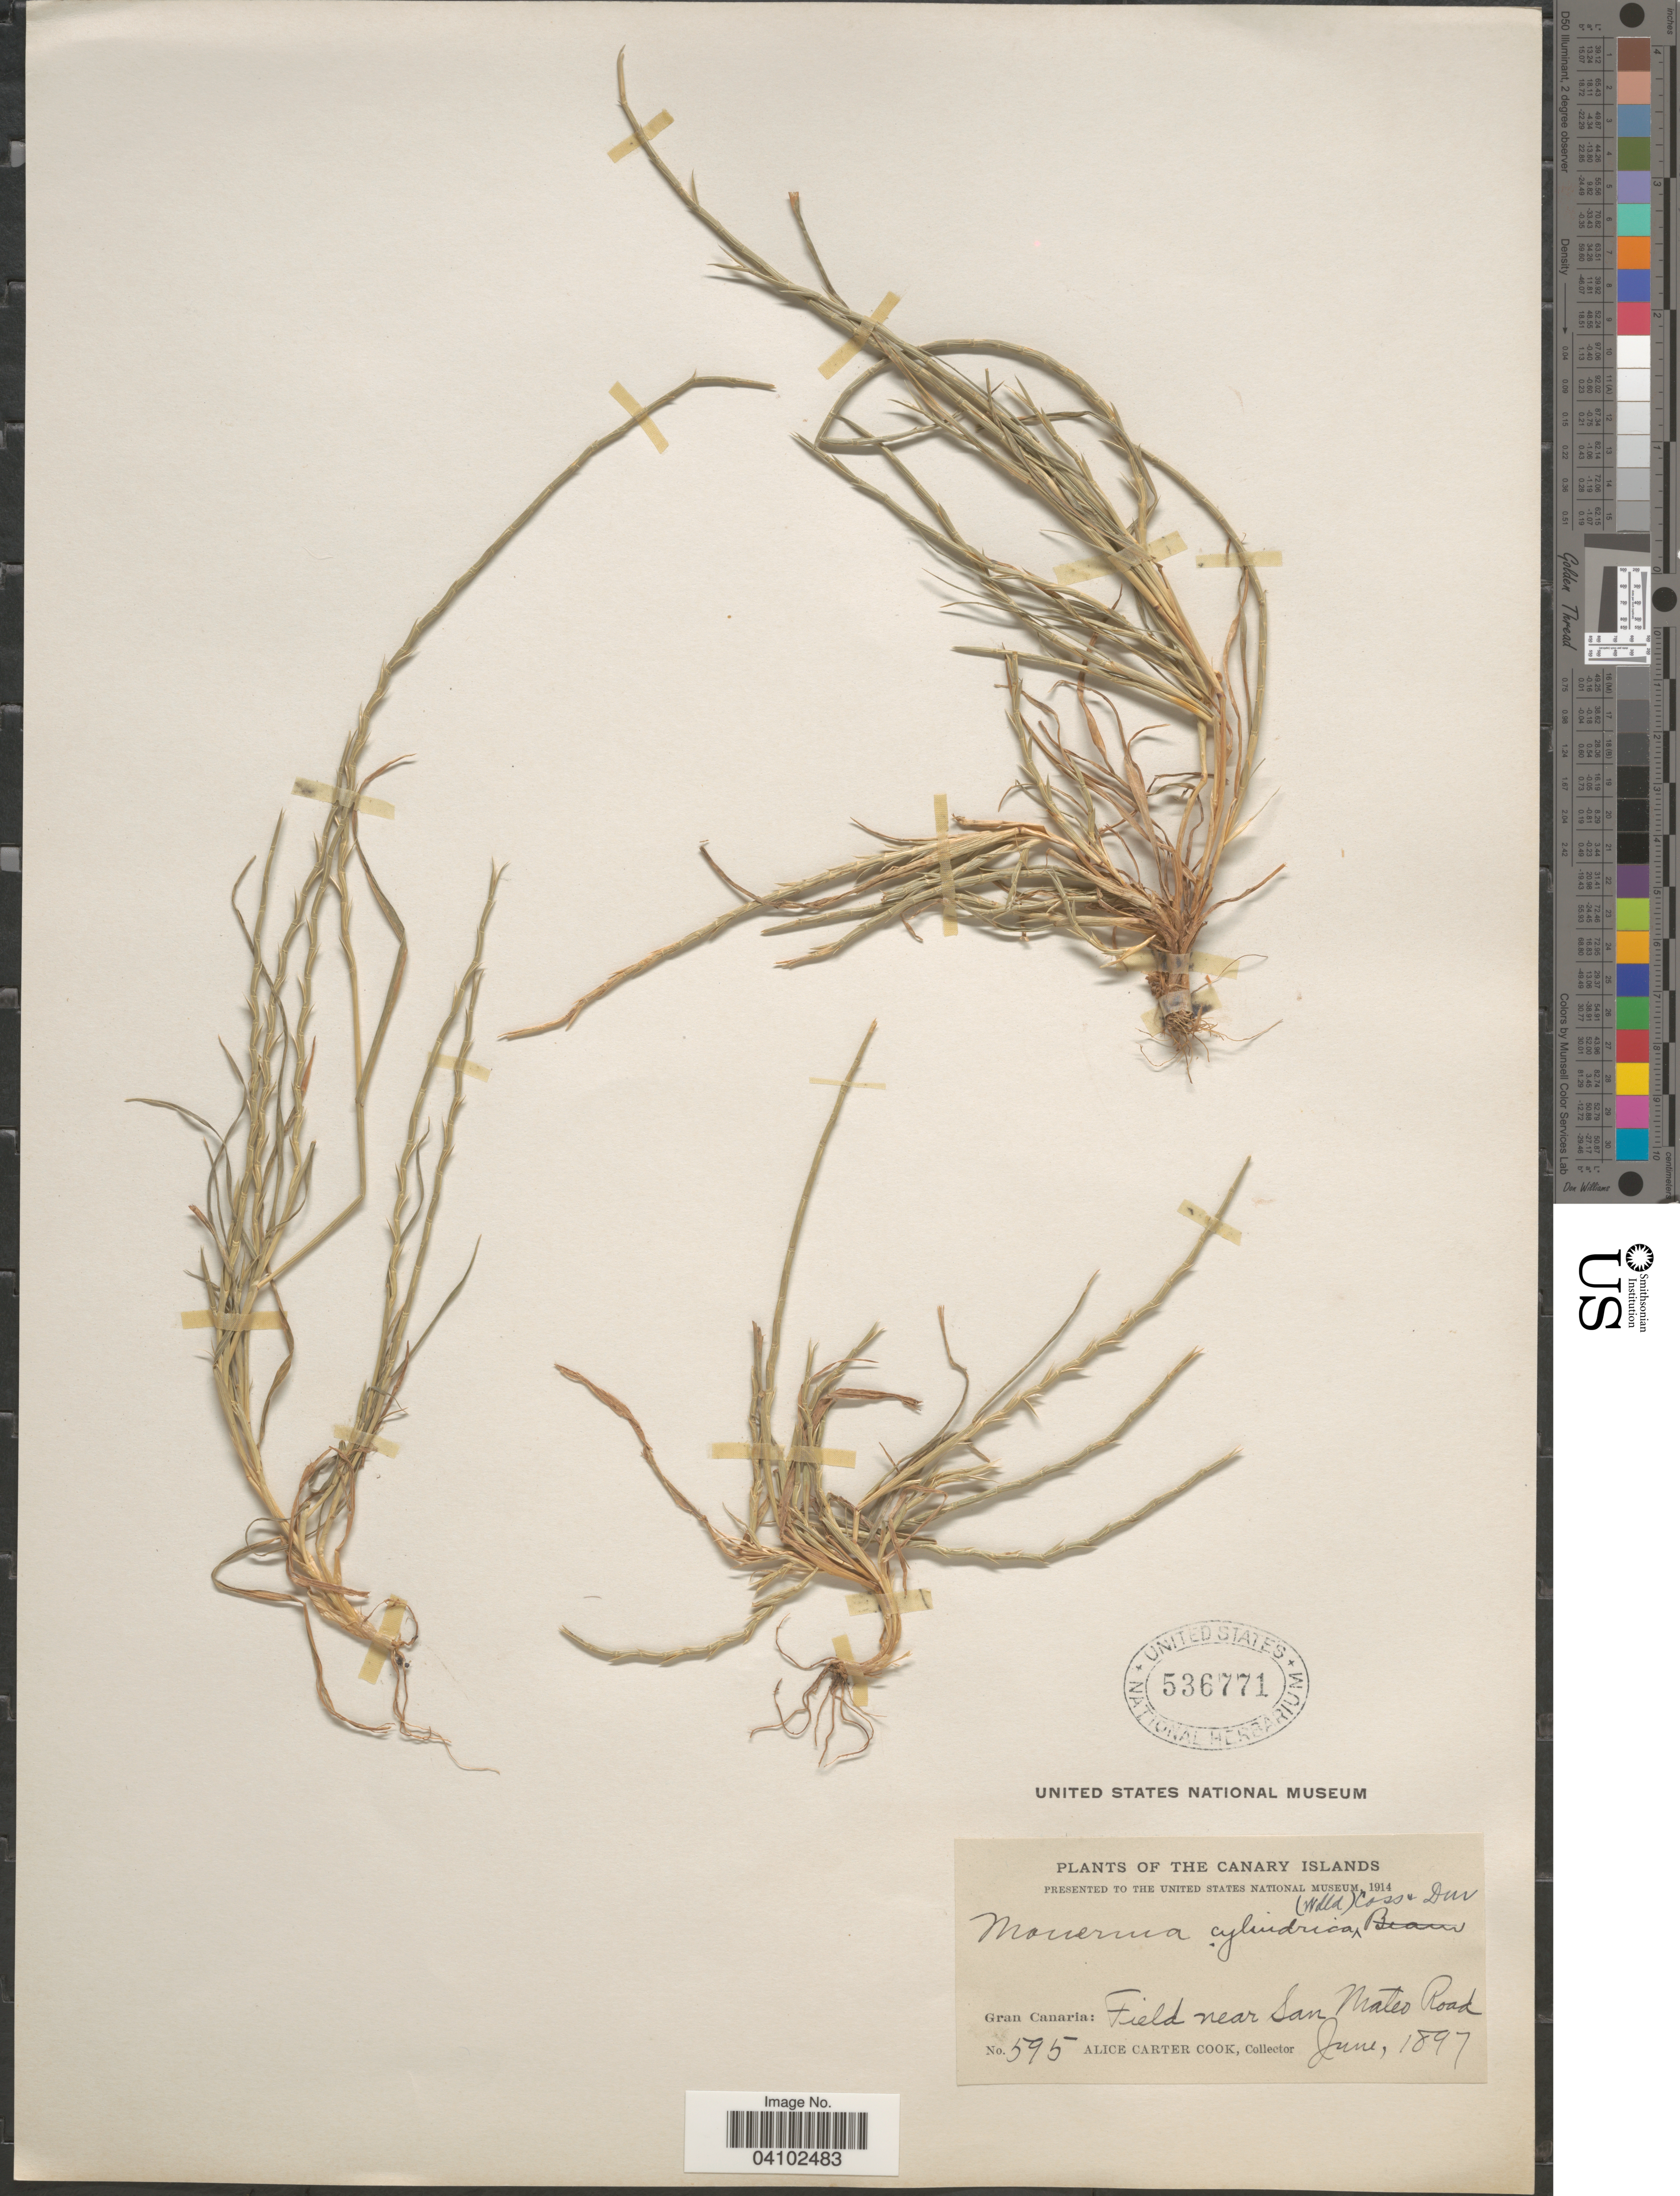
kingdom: Plantae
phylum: Tracheophyta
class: Liliopsida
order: Poales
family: Poaceae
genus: Hainardia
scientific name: Hainardia cylindrica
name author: (Willd.) Greuter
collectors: Alice C. Cook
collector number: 595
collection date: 1897-06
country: Spain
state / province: Canarias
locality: The Canary Islands. Gran Canaria: Field near San Mateo Road.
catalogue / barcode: US 536771